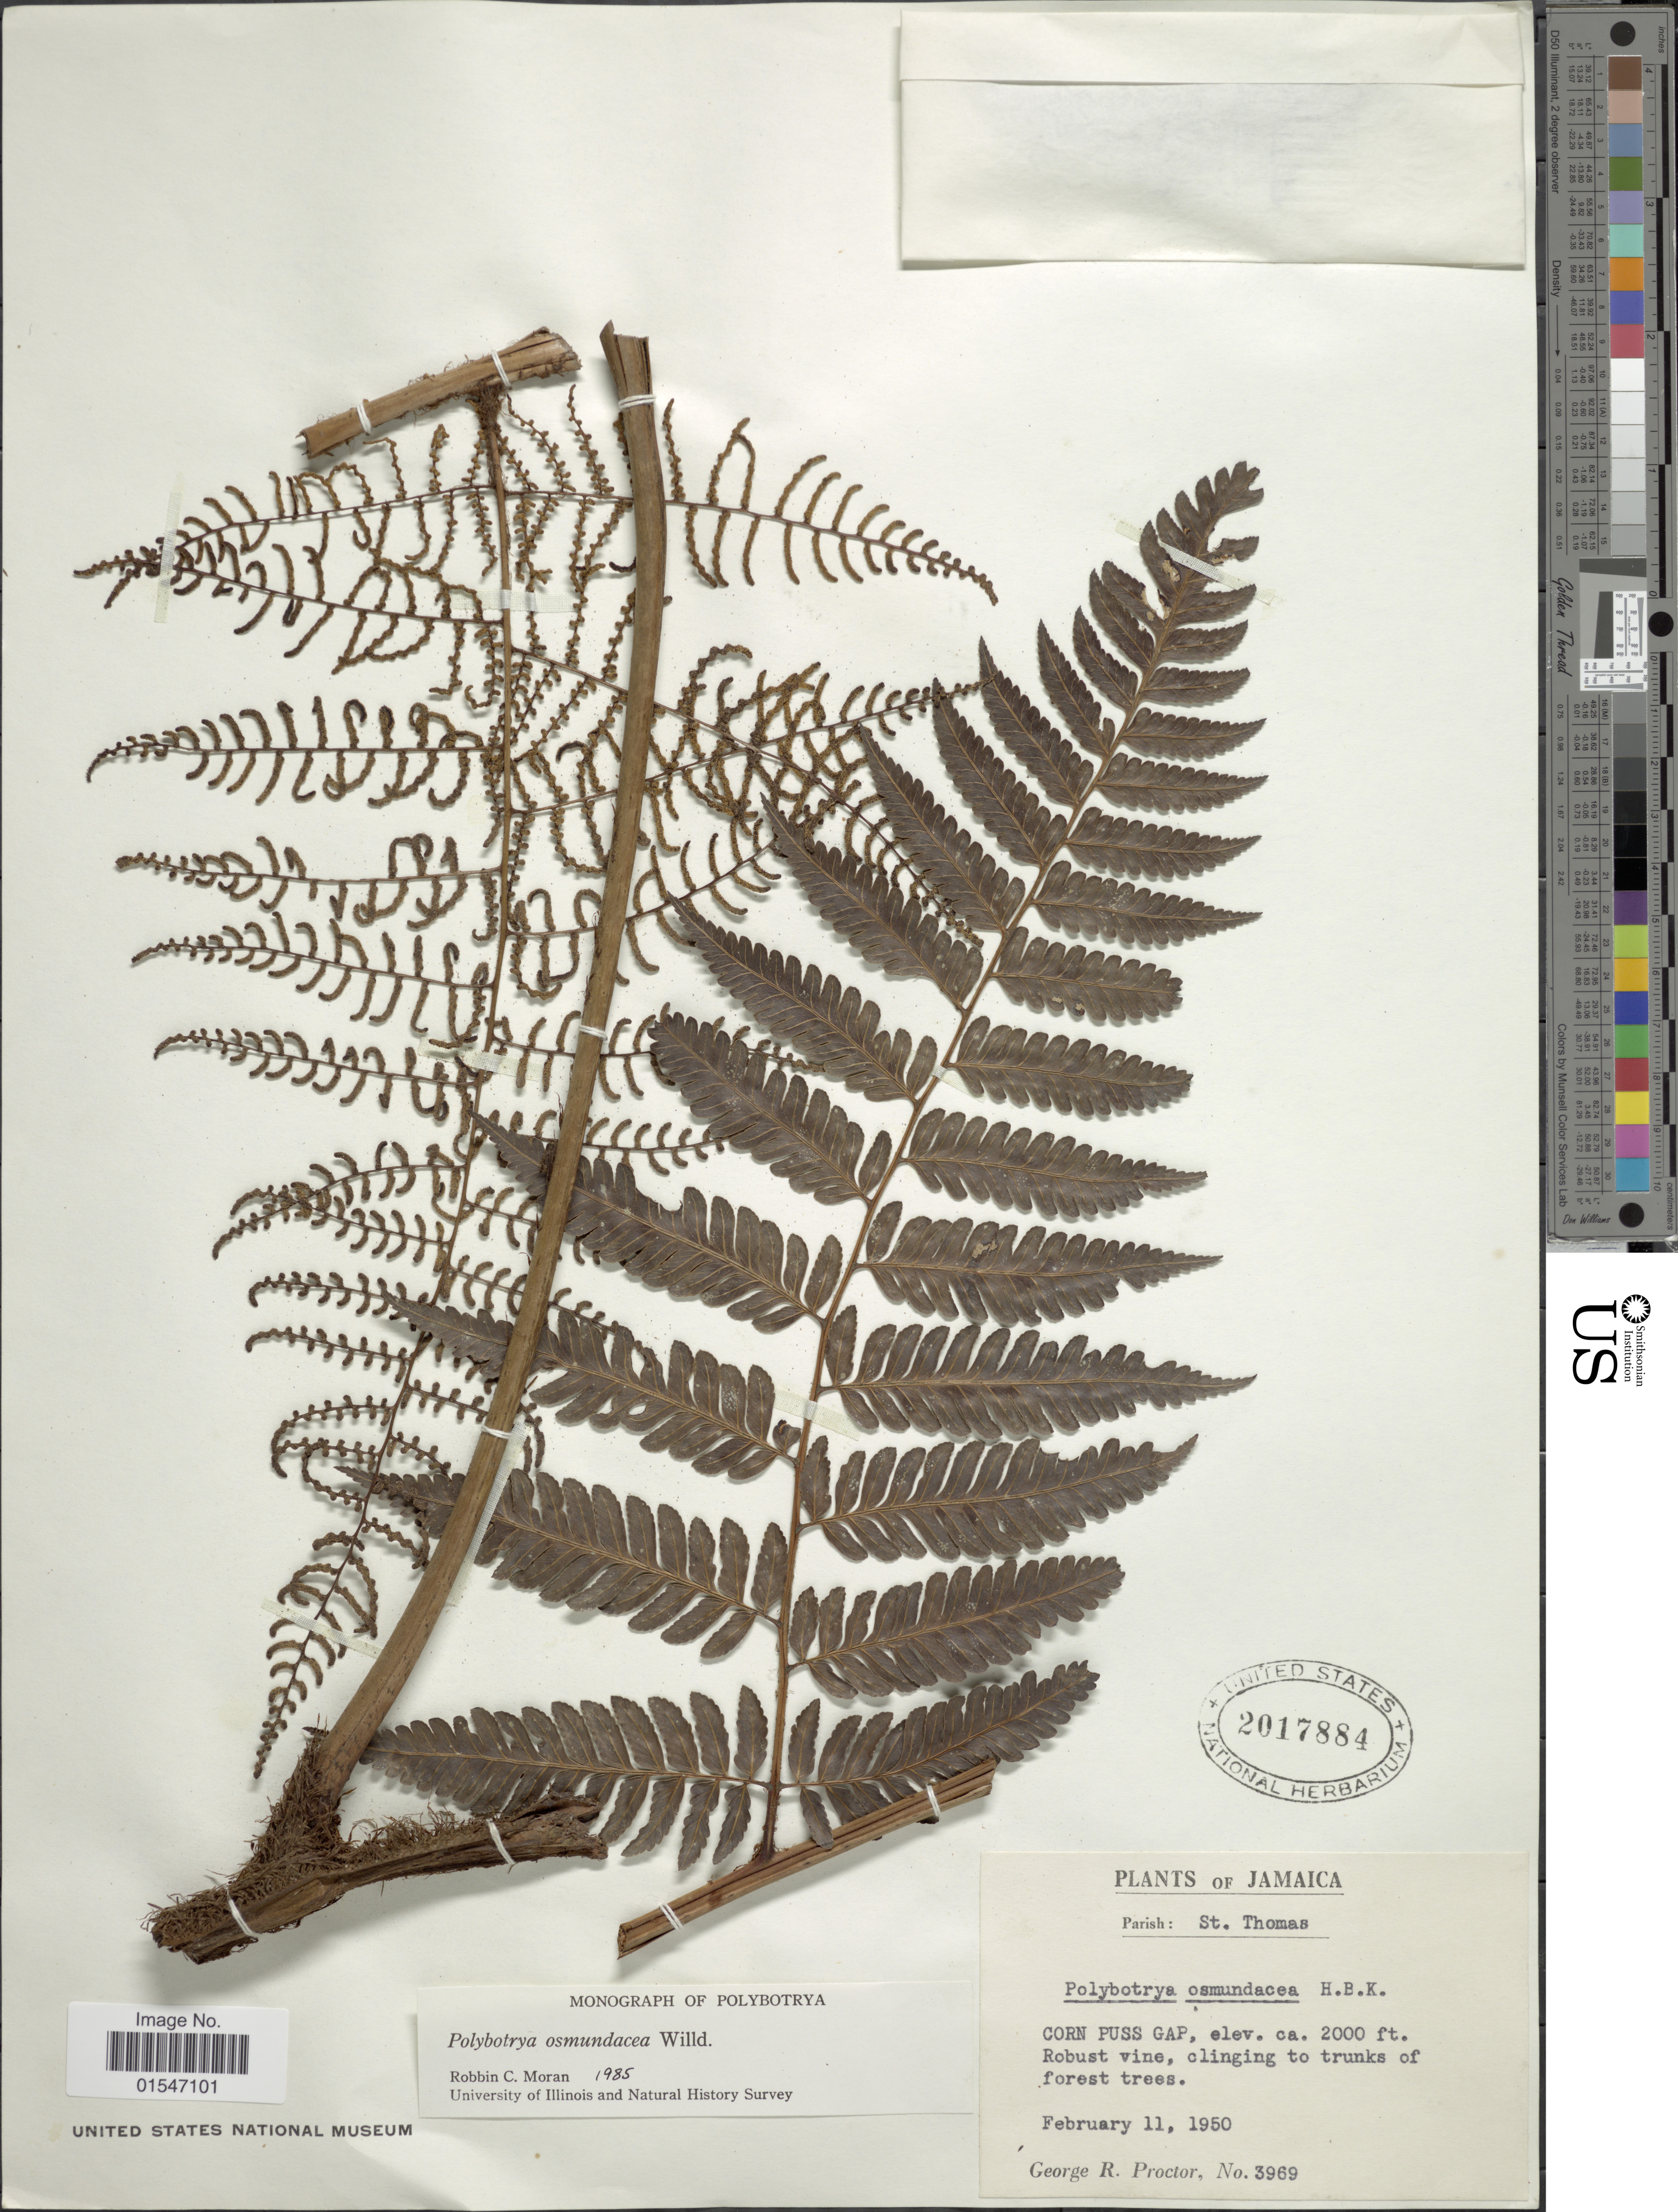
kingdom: Plantae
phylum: Tracheophyta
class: Polypodiopsida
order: Polypodiales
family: Dryopteridaceae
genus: Polybotrya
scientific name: Polybotrya osmundacea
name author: Humb. & Bonpl. ex Willd.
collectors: G. R. Proctor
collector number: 3969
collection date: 1950-02-11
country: Jamaica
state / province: Saint Thomas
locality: Jamaica. Parish: St. Thomas. Corn Puss Gap. Robust vine.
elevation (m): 610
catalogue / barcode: US 2017884